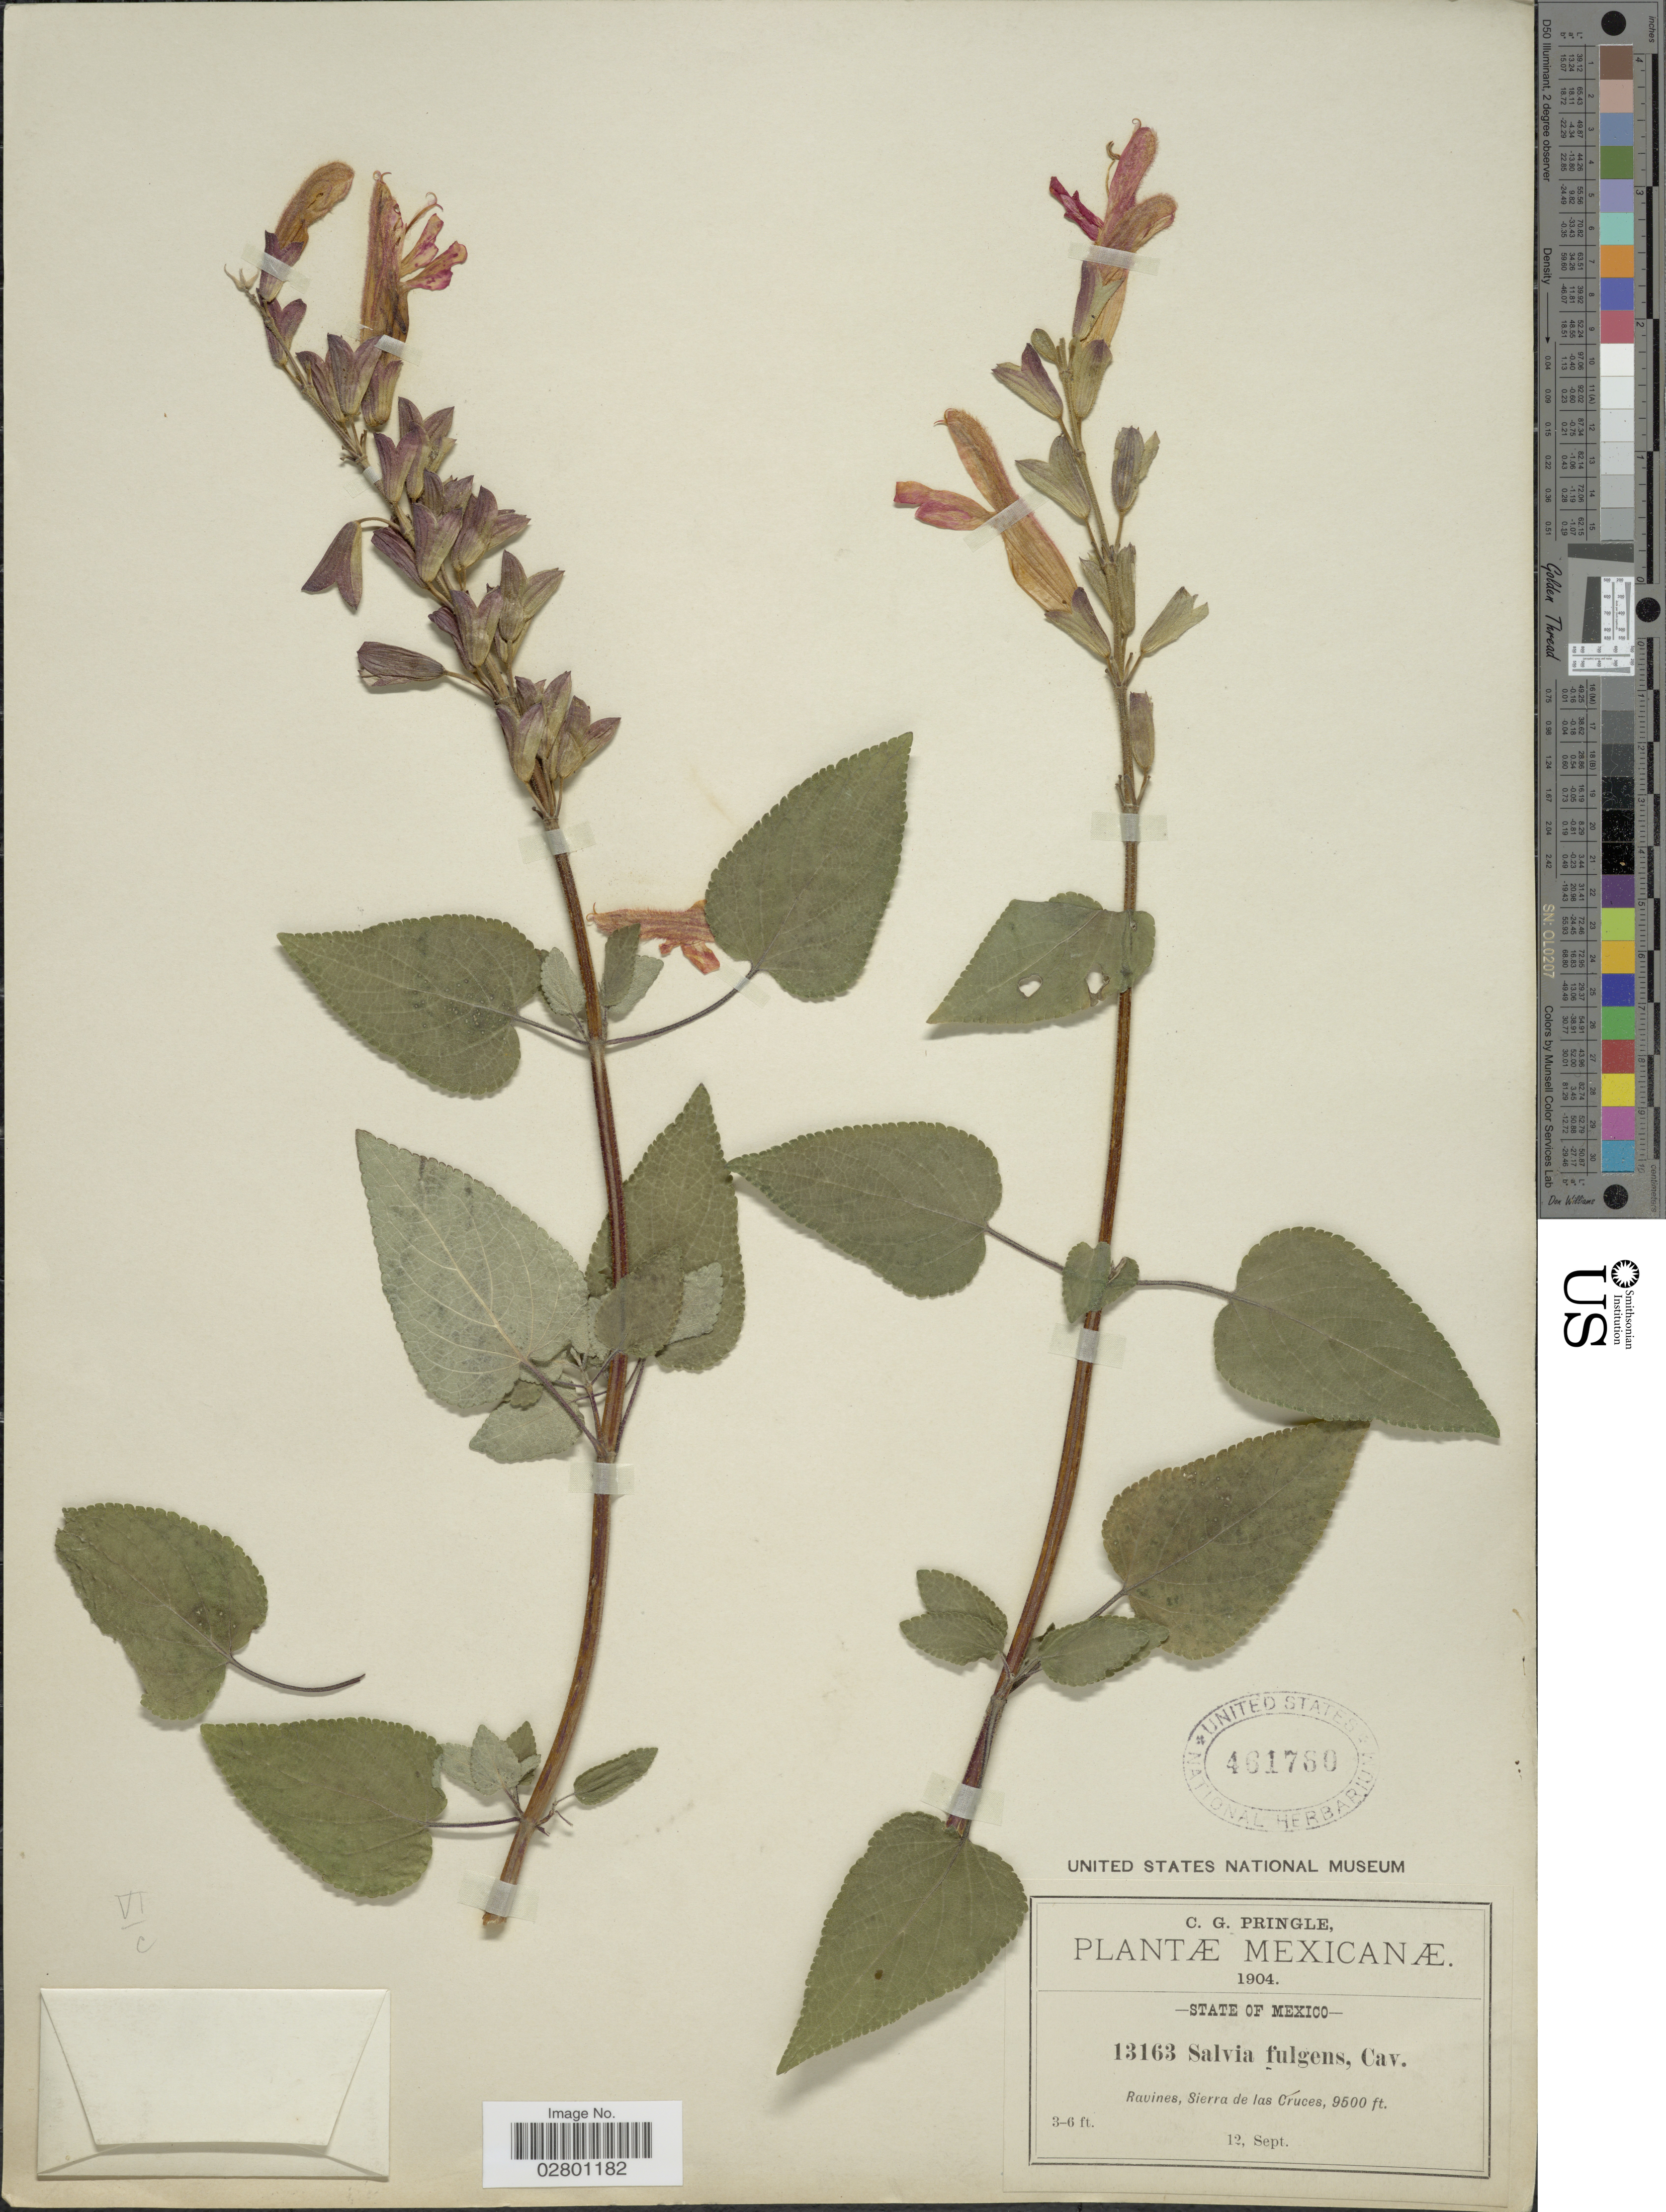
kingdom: Plantae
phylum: Tracheophyta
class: Magnoliopsida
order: Lamiales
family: Lamiaceae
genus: Salvia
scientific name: Salvia fulgens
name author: Cav.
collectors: C. G. Pringle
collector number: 13163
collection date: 1904-09-12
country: Mexico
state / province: México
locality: Ravines, Sierra de las Cruces.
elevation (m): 2896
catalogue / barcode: US 461780